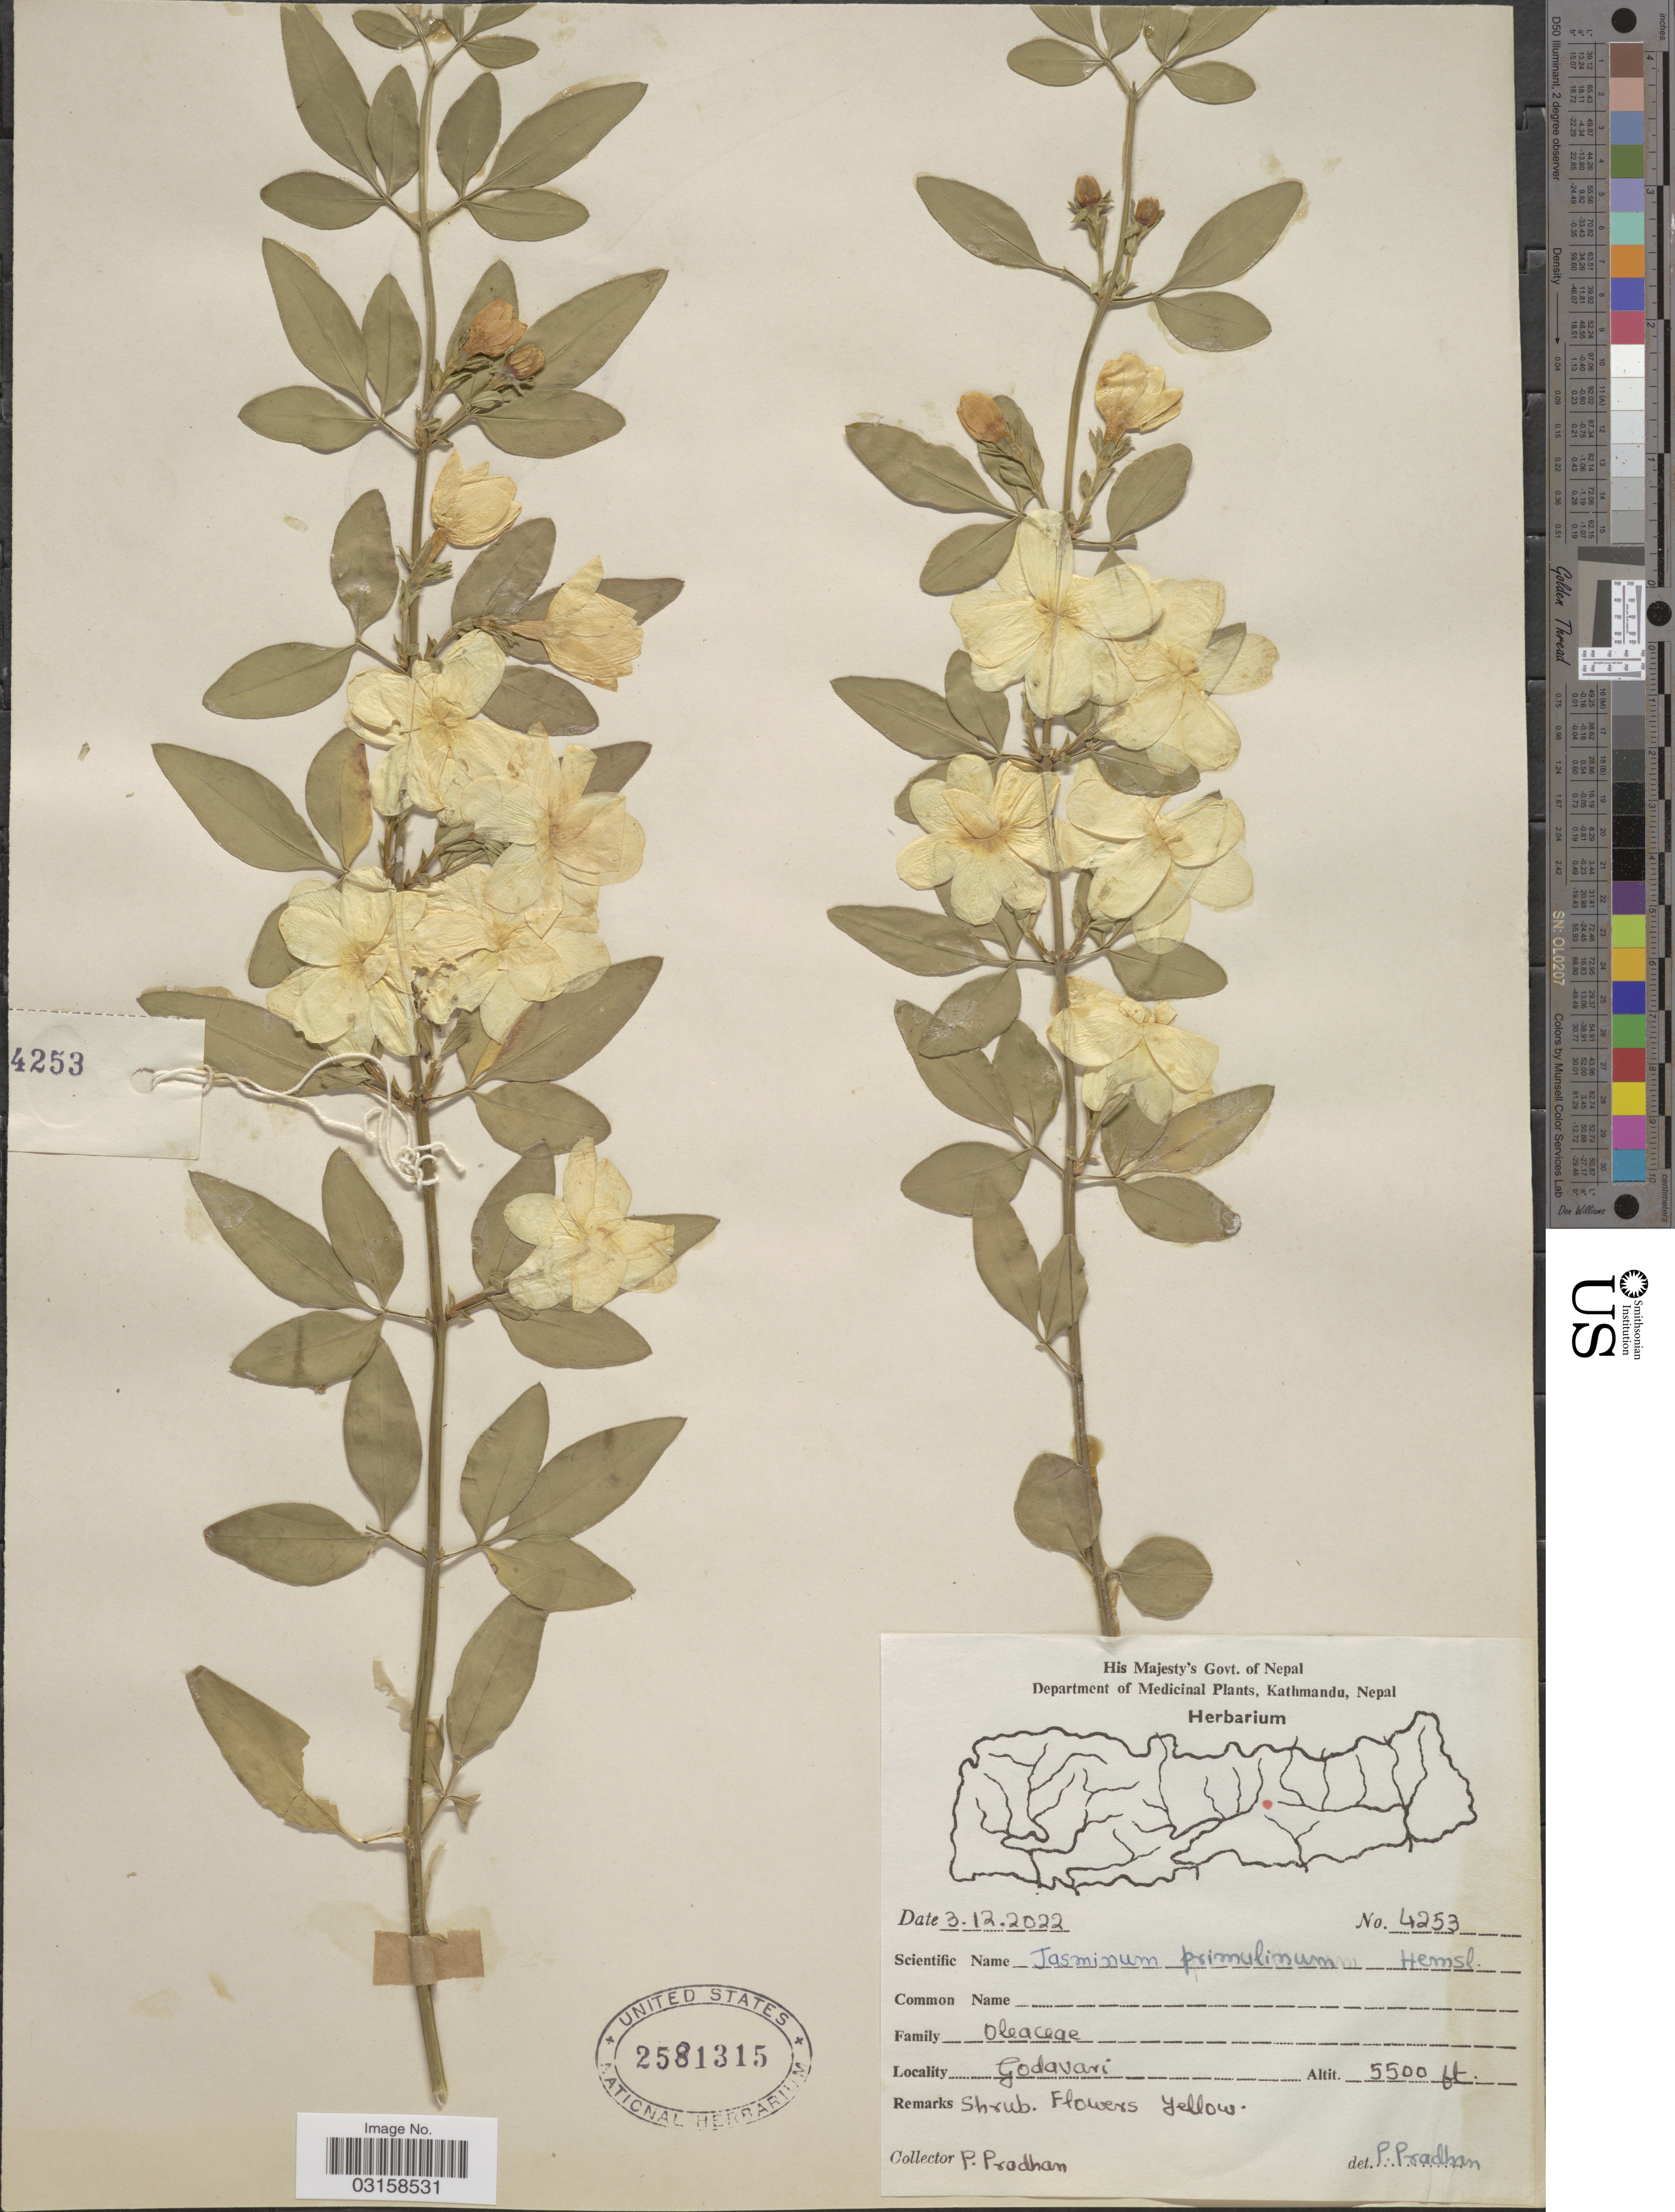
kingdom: Plantae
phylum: Tracheophyta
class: Magnoliopsida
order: Lamiales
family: Oleaceae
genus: Jasminum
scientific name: Jasminum mesnyi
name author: Hance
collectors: P. Pradhan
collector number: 4253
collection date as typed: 3.12.2022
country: Nepal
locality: Godavari.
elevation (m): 1676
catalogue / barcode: US 2581315